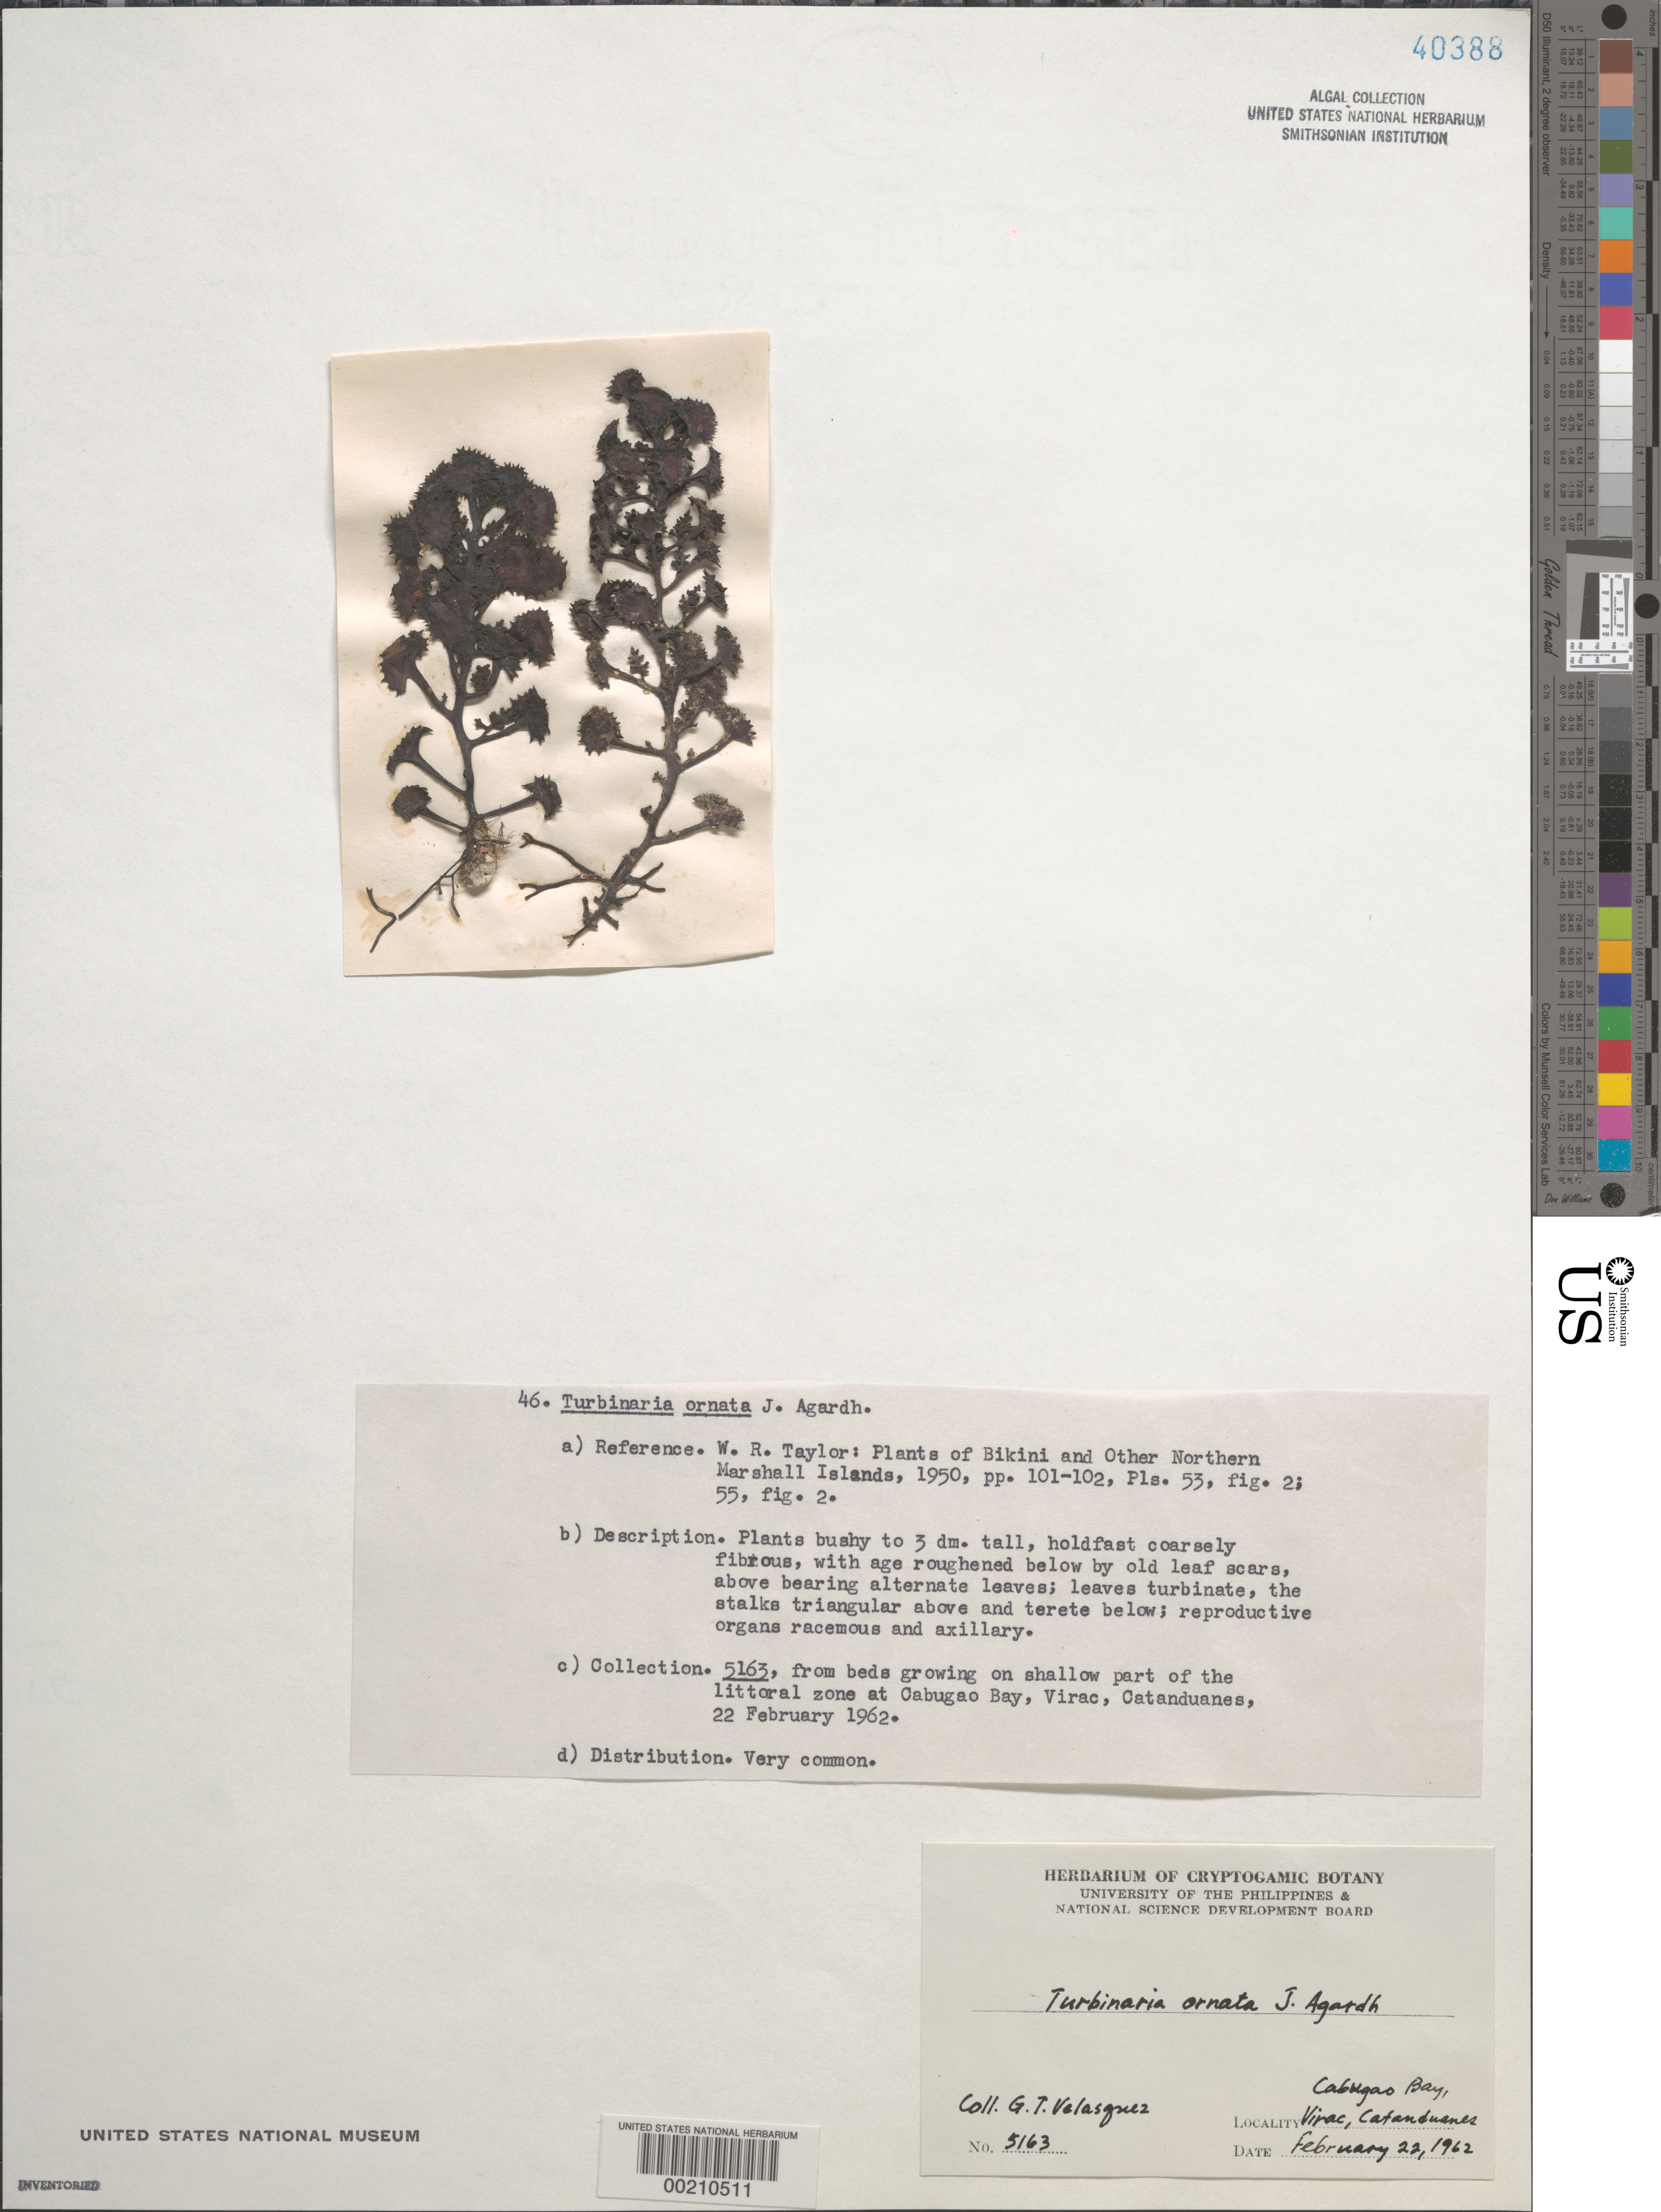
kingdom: Chromista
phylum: Ochrophyta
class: Phaeophyceae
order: Fucales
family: Sargassaceae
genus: Turbinaria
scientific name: Turbinaria ornata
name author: (Turner) J. Agardh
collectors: G. Velasquez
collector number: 5163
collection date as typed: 22 Feb 1962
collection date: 1962-02-22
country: Philippines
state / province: Bicol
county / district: Catanduanes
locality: Cabugao bay, virac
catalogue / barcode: US 40388